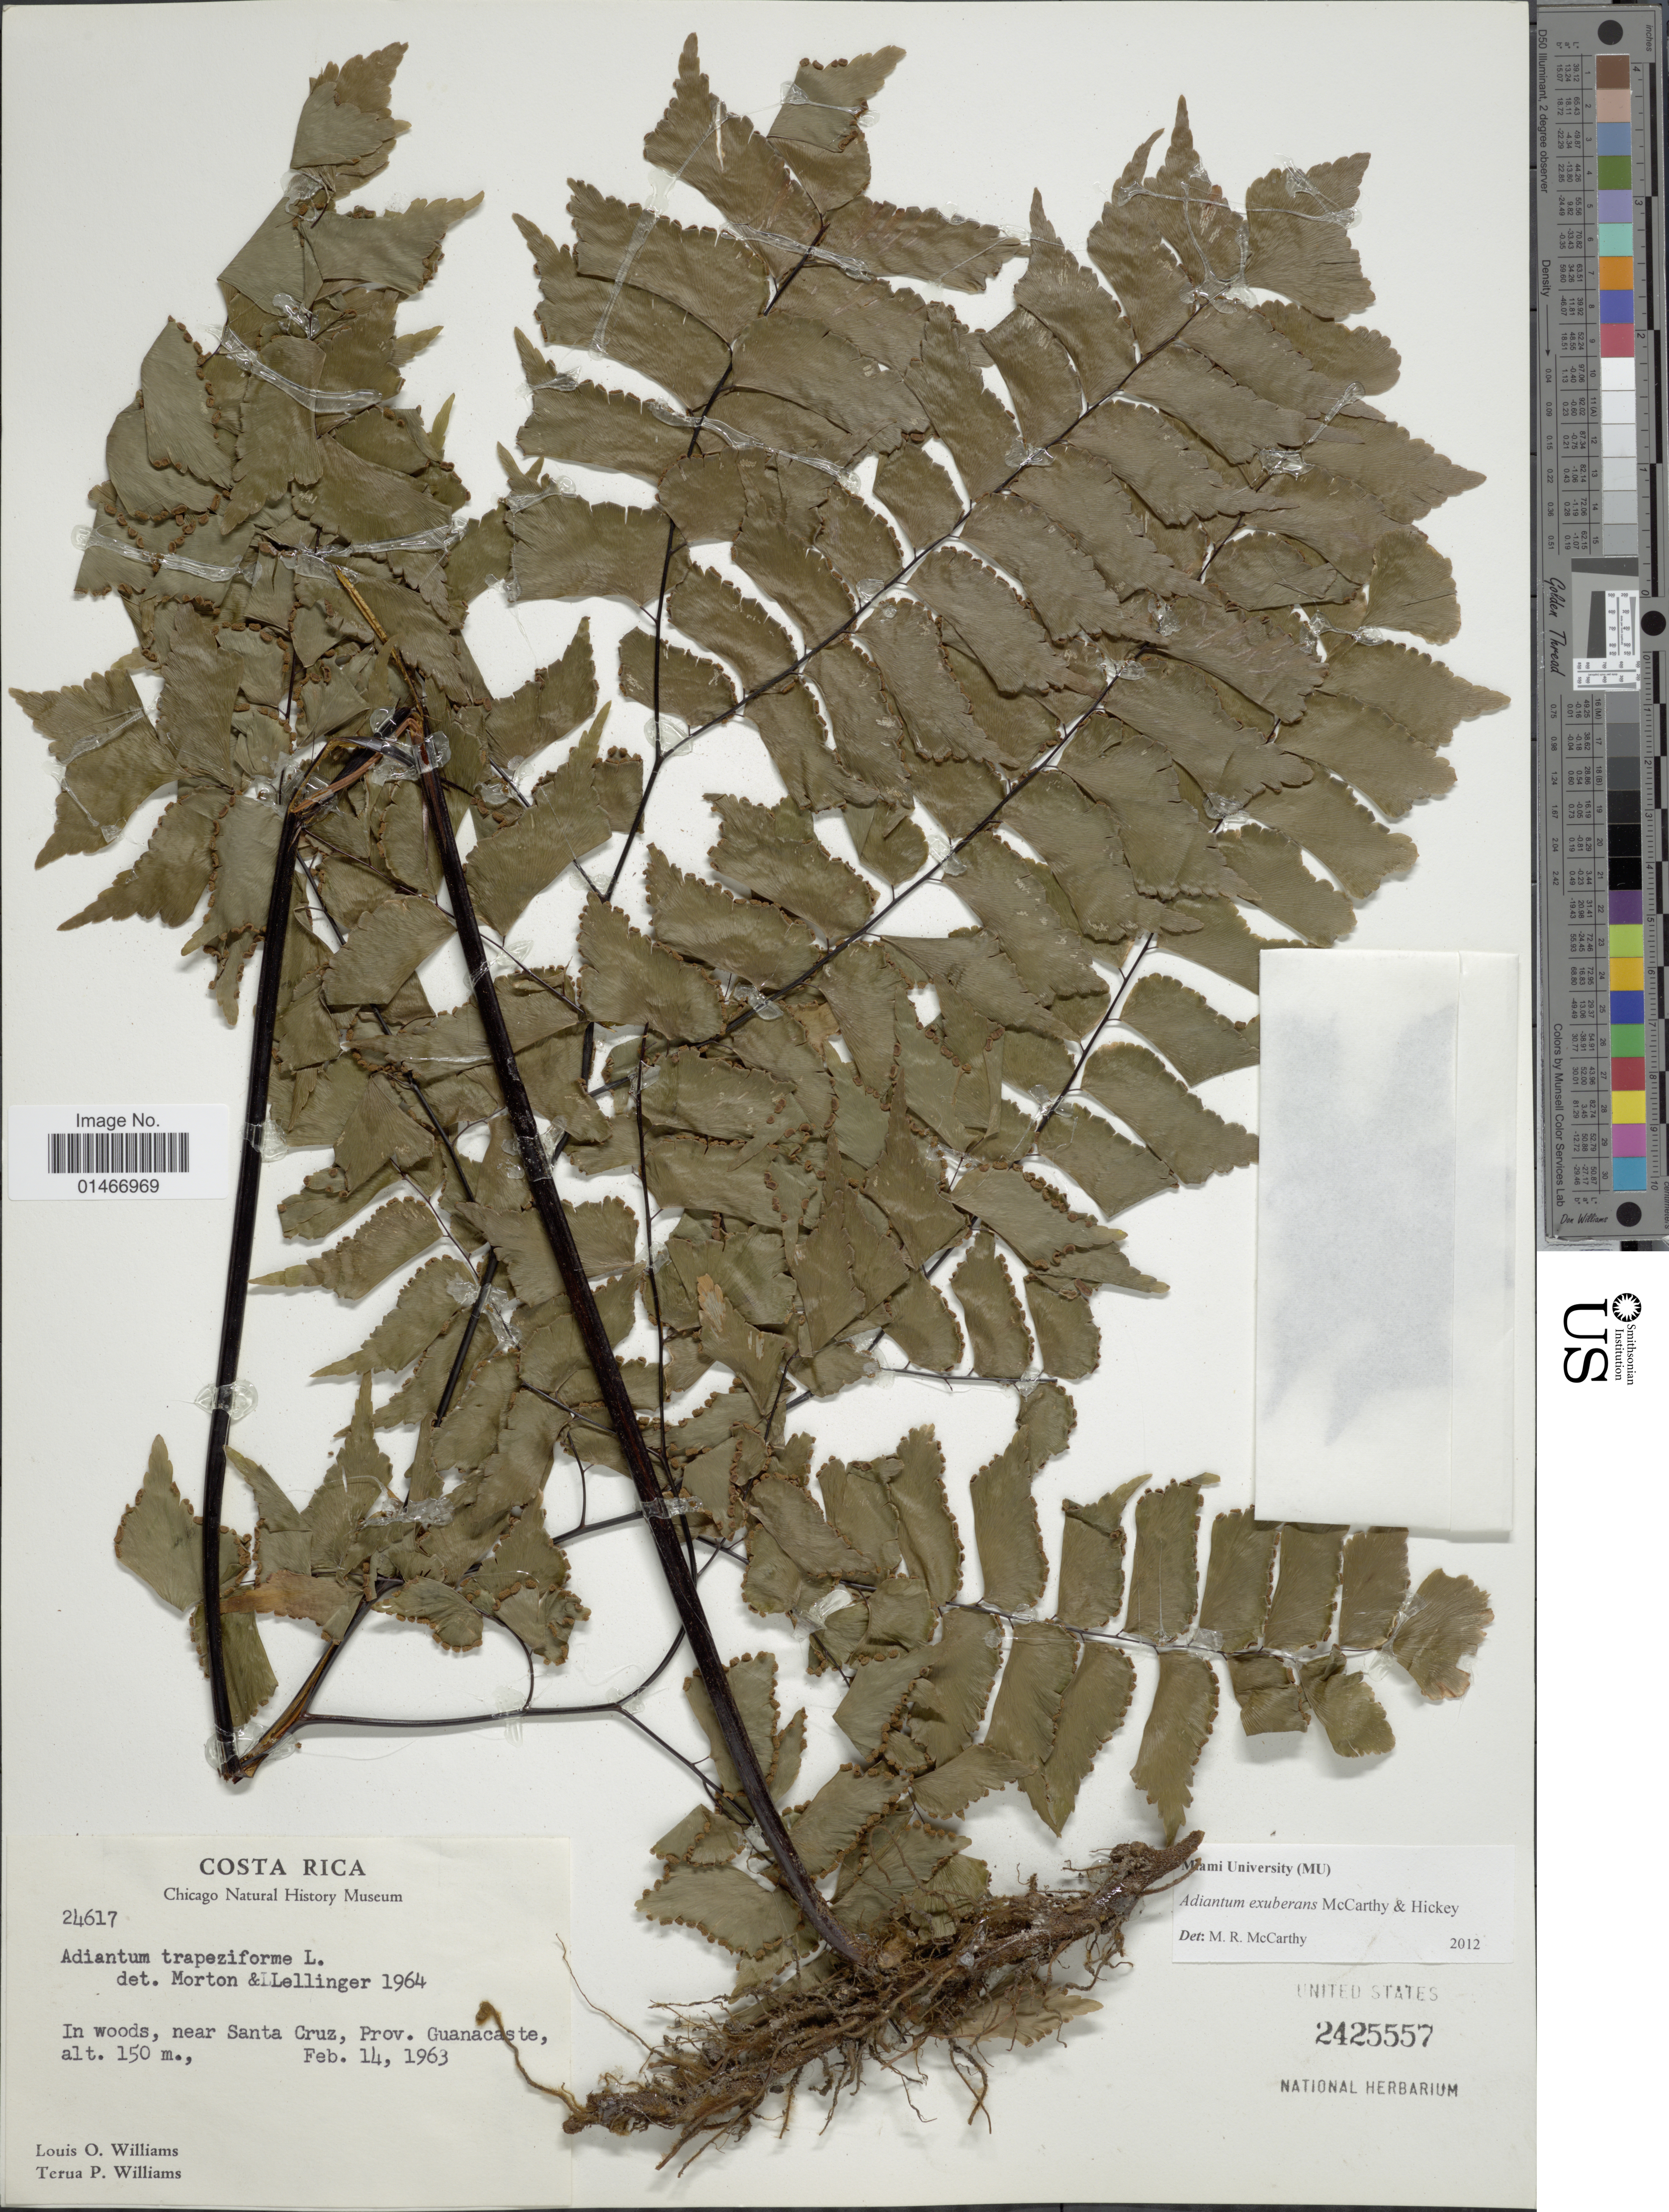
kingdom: Plantae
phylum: Tracheophyta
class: Polypodiopsida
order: Polypodiales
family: Pteridaceae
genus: Adiantum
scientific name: Adiantum exuberans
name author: M.R. McCarthy & Hickey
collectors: L. O. Williams & T. P. Williams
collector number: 24617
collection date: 1963-02-14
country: Costa Rica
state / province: Guanacaste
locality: In woods, near Santa Cruz, Prov. Guanacaste.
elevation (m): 150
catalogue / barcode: US 2425557